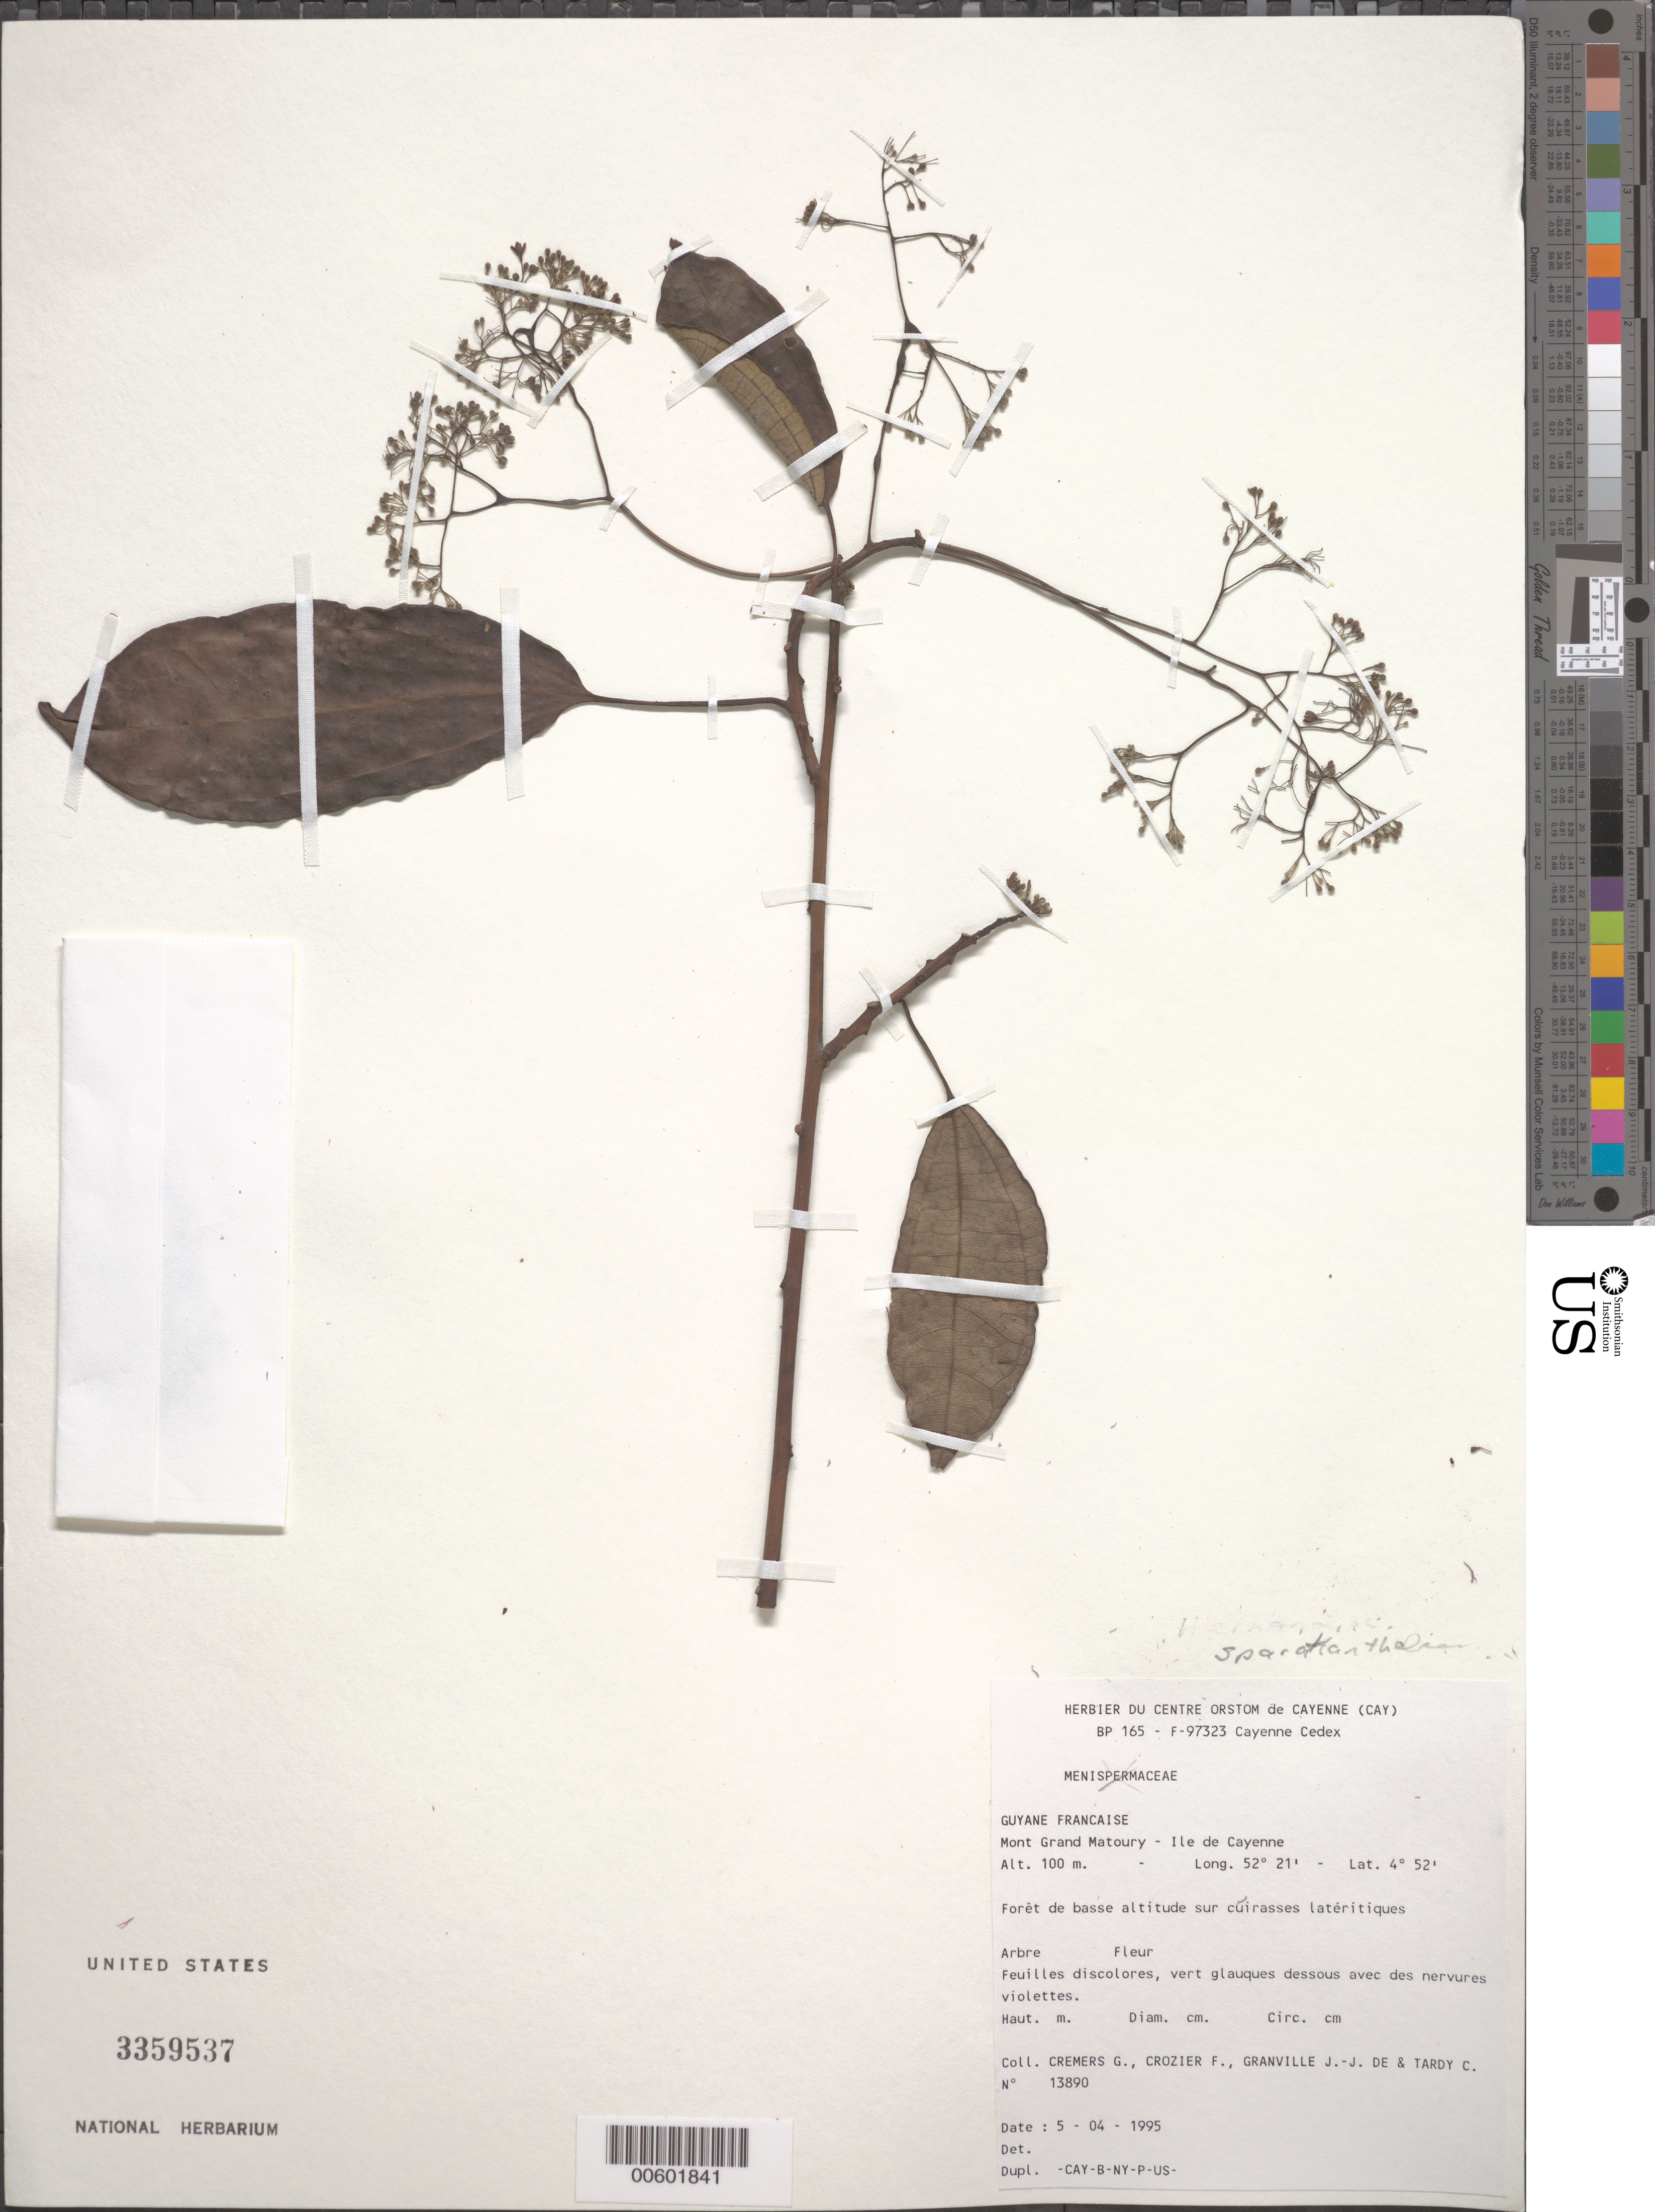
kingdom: Plantae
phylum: Tracheophyta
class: Magnoliopsida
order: Laurales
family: Hernandiaceae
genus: Sparattanthelium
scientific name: Sparattanthelium sp.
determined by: Liesner, R. L.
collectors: G. Cremers, F. Crozier, J.-J. de Granville & C. Tardy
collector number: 13890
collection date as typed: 5-Apr-95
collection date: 1995-04-05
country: French Guiana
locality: Mont Grand Matoury, Ile de Cayenne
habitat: Forêt de basse altitude sur cuirasses latéritique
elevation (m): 100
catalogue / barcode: US 3359537